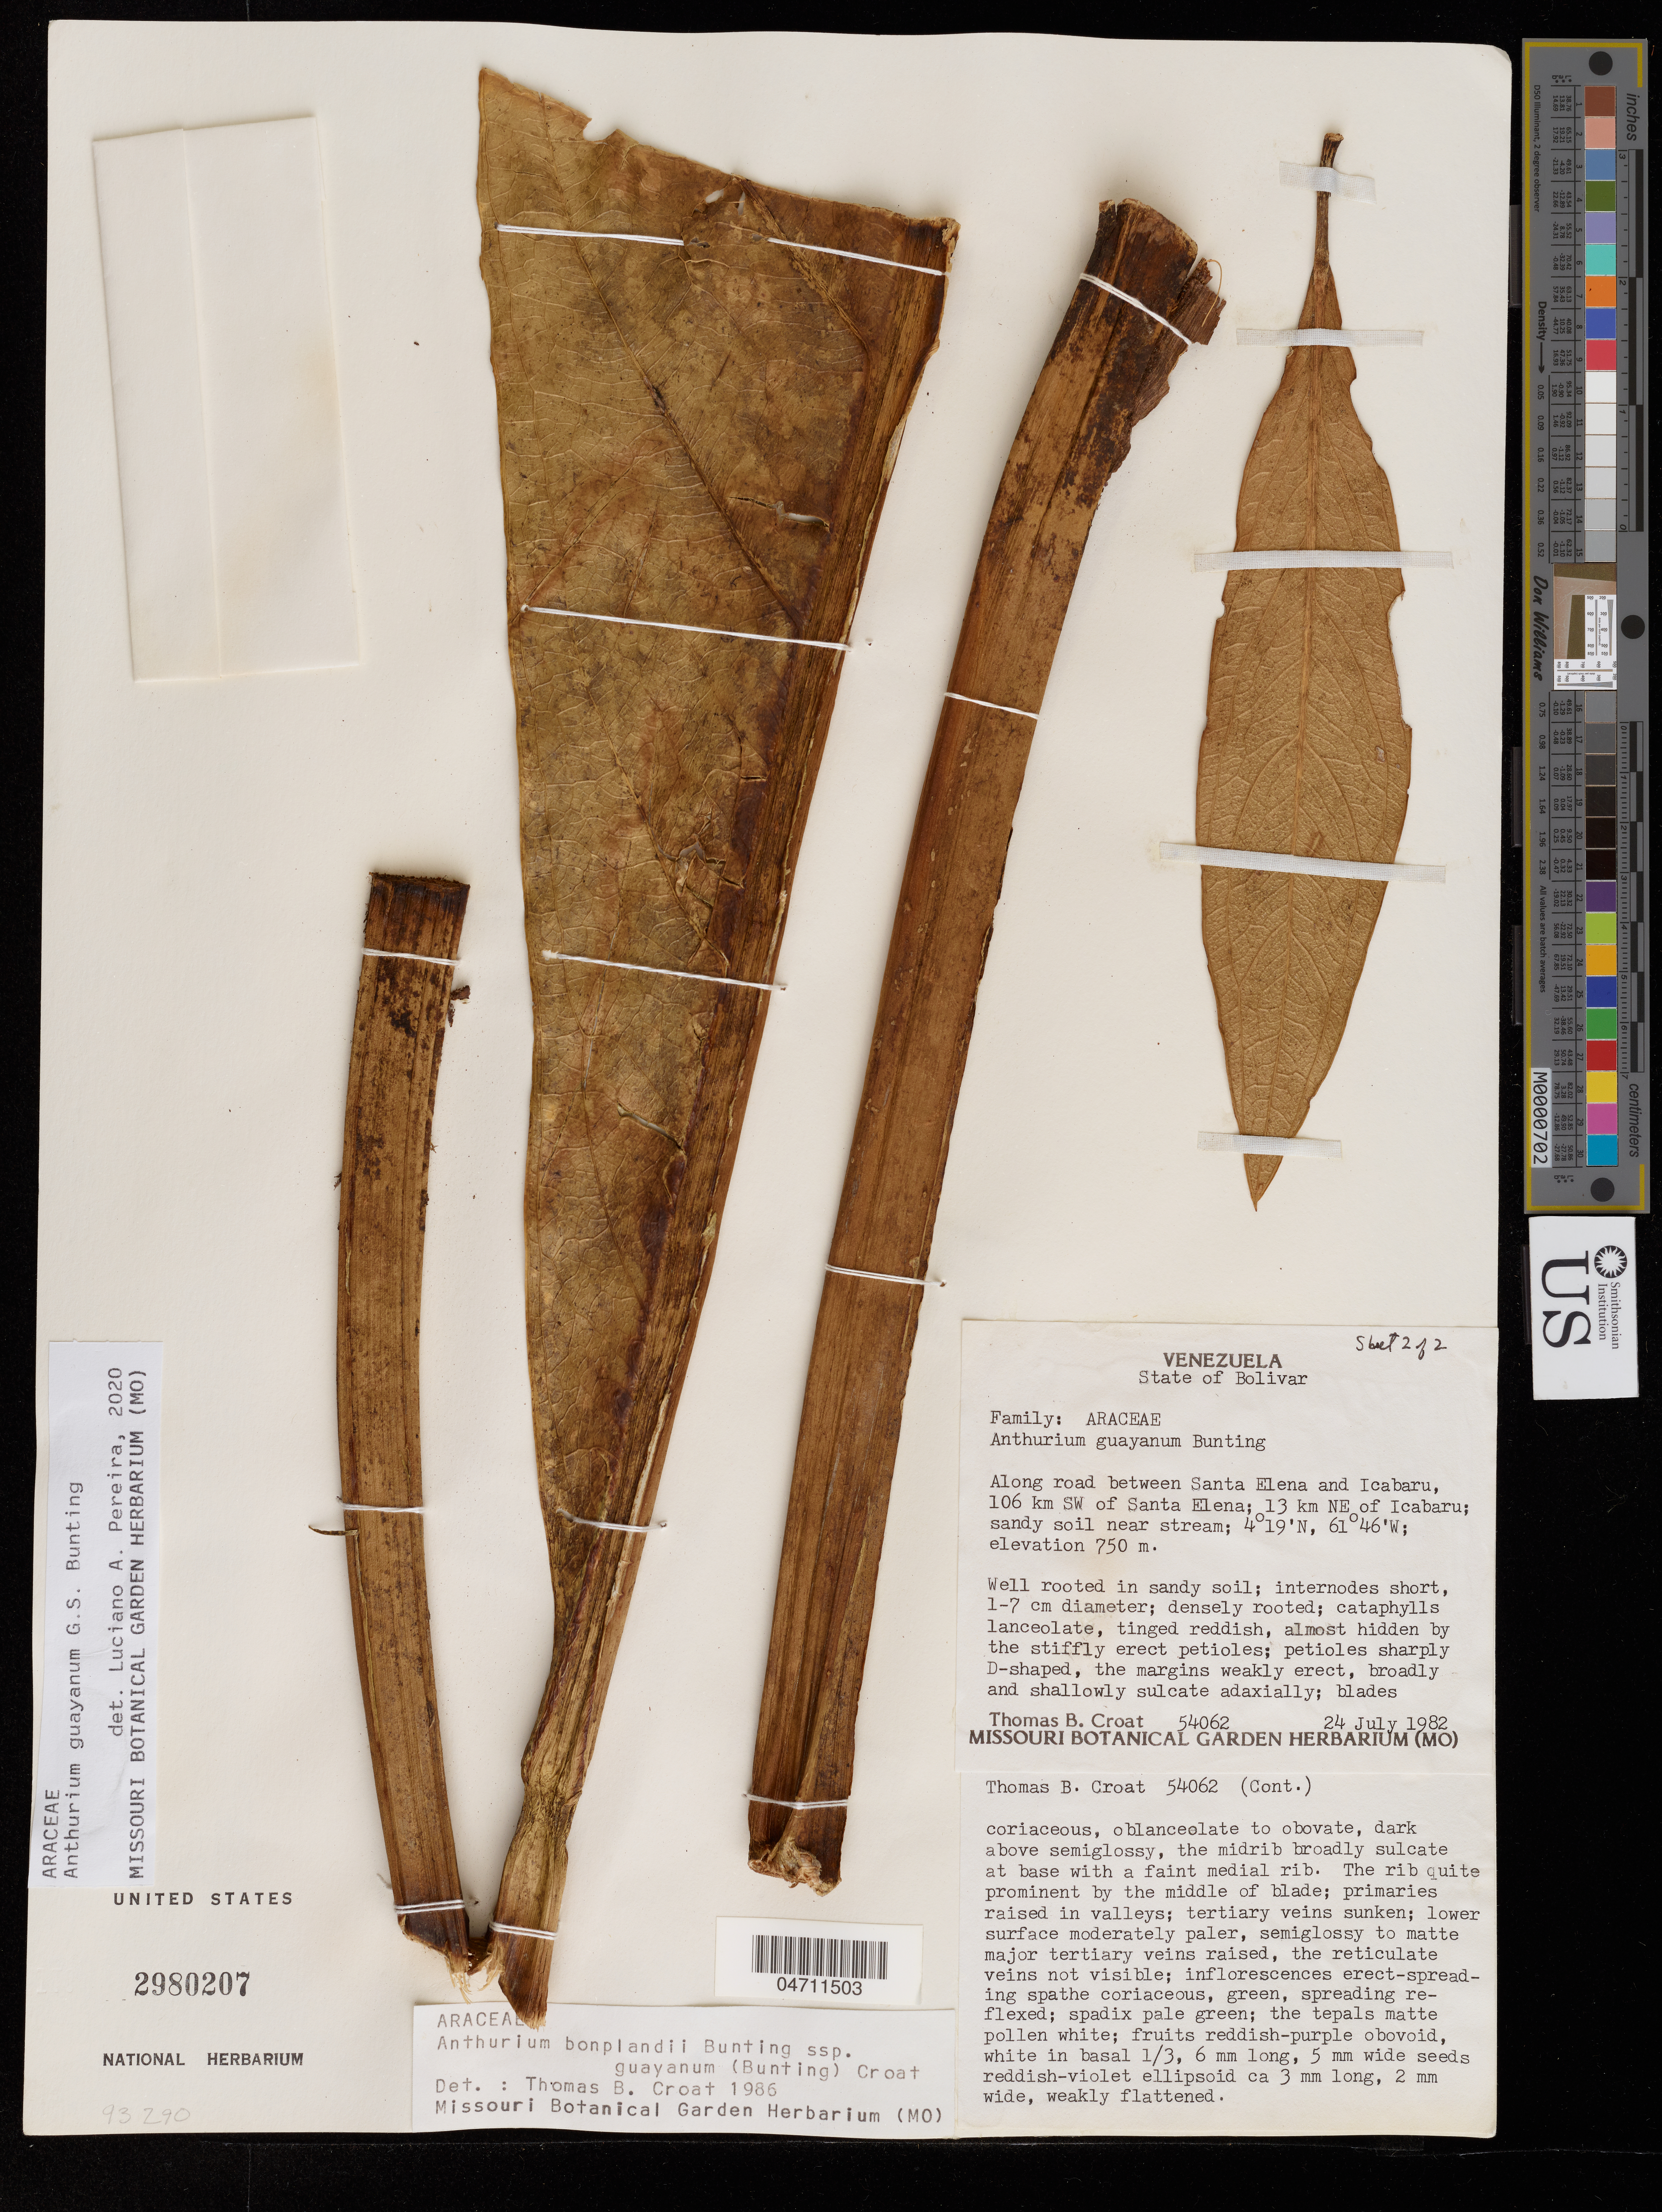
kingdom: Plantae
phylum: Tracheophyta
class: Magnoliopsida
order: Asterales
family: Asteraceae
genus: Eupatorium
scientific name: Eupatorium altissimum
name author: L.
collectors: T. S. Quedensley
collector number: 19237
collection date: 2017-09-28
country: United States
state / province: Missouri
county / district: Taney County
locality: Henninig Conservation Area, MDC Glade #83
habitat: Dolomite flade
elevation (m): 362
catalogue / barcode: US 3763798